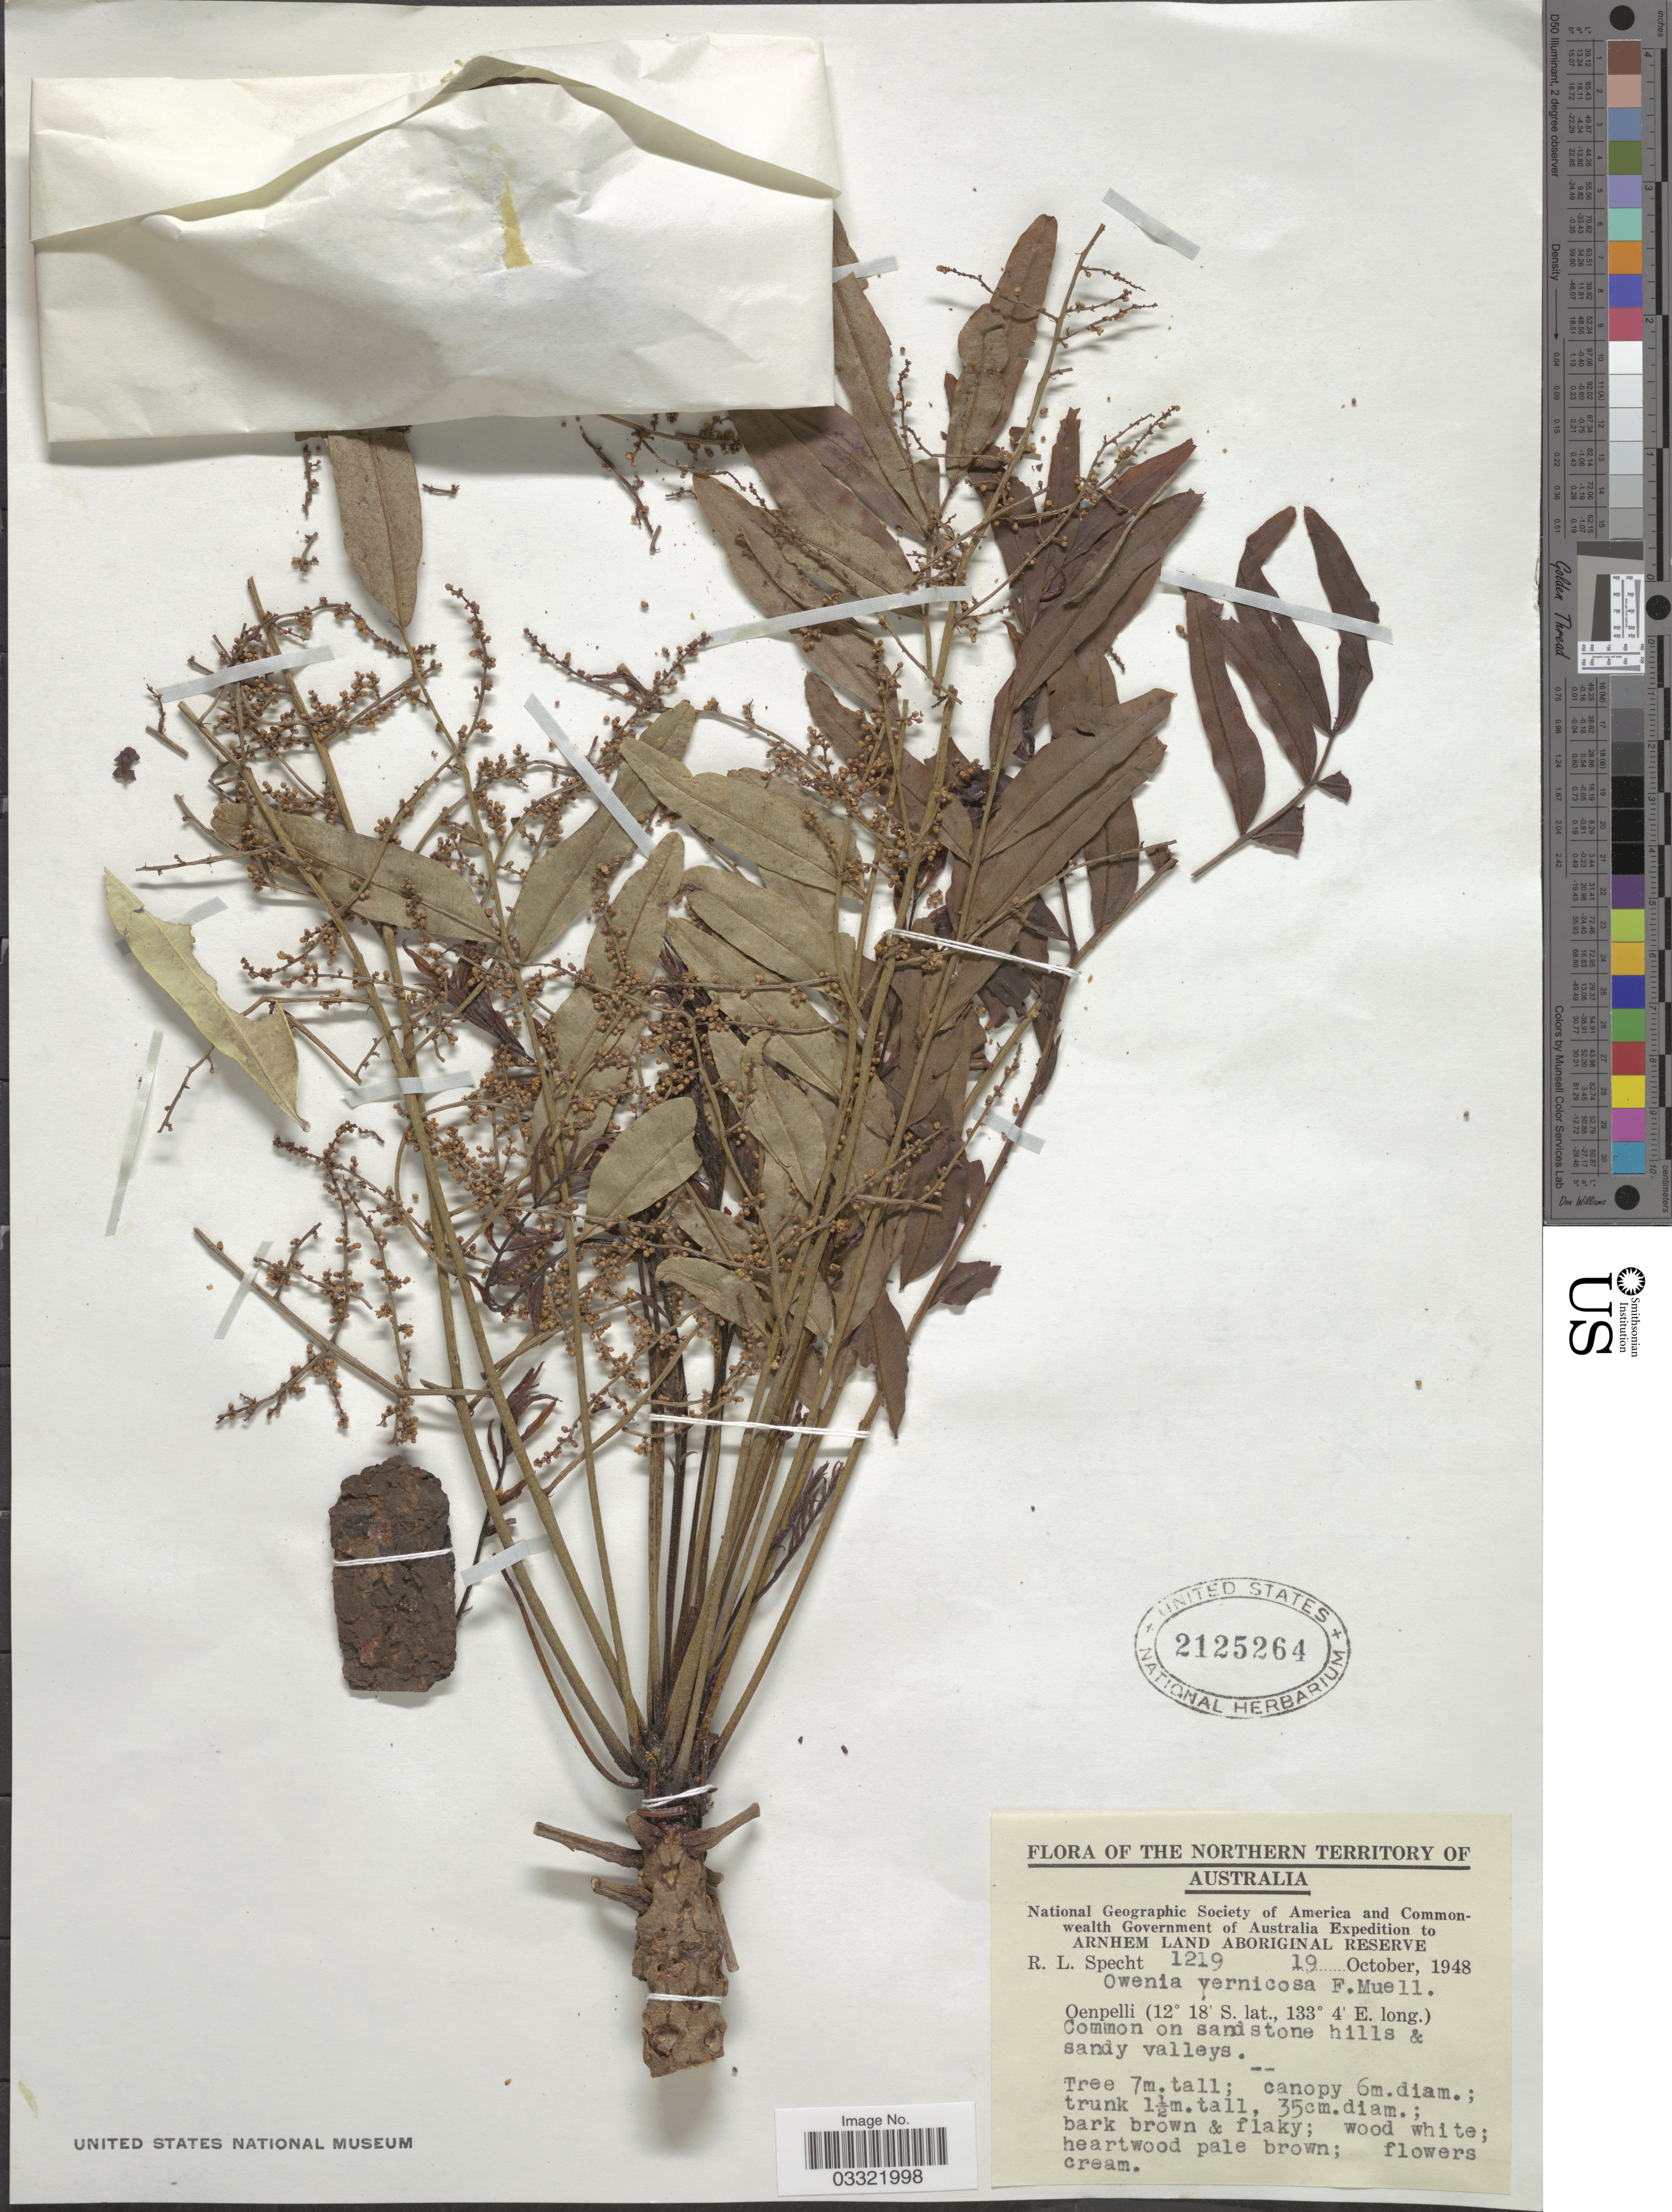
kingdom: Plantae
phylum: Tracheophyta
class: Magnoliopsida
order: Sapindales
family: Meliaceae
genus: Owenia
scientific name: Owenia vernicosa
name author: F. Muell.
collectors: R. L. Specht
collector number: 1219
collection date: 1948-10-19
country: Australia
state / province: Northern Territory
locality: Arnhem Land Aboriginal Reserve, Oenpelli.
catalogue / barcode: US 2125264